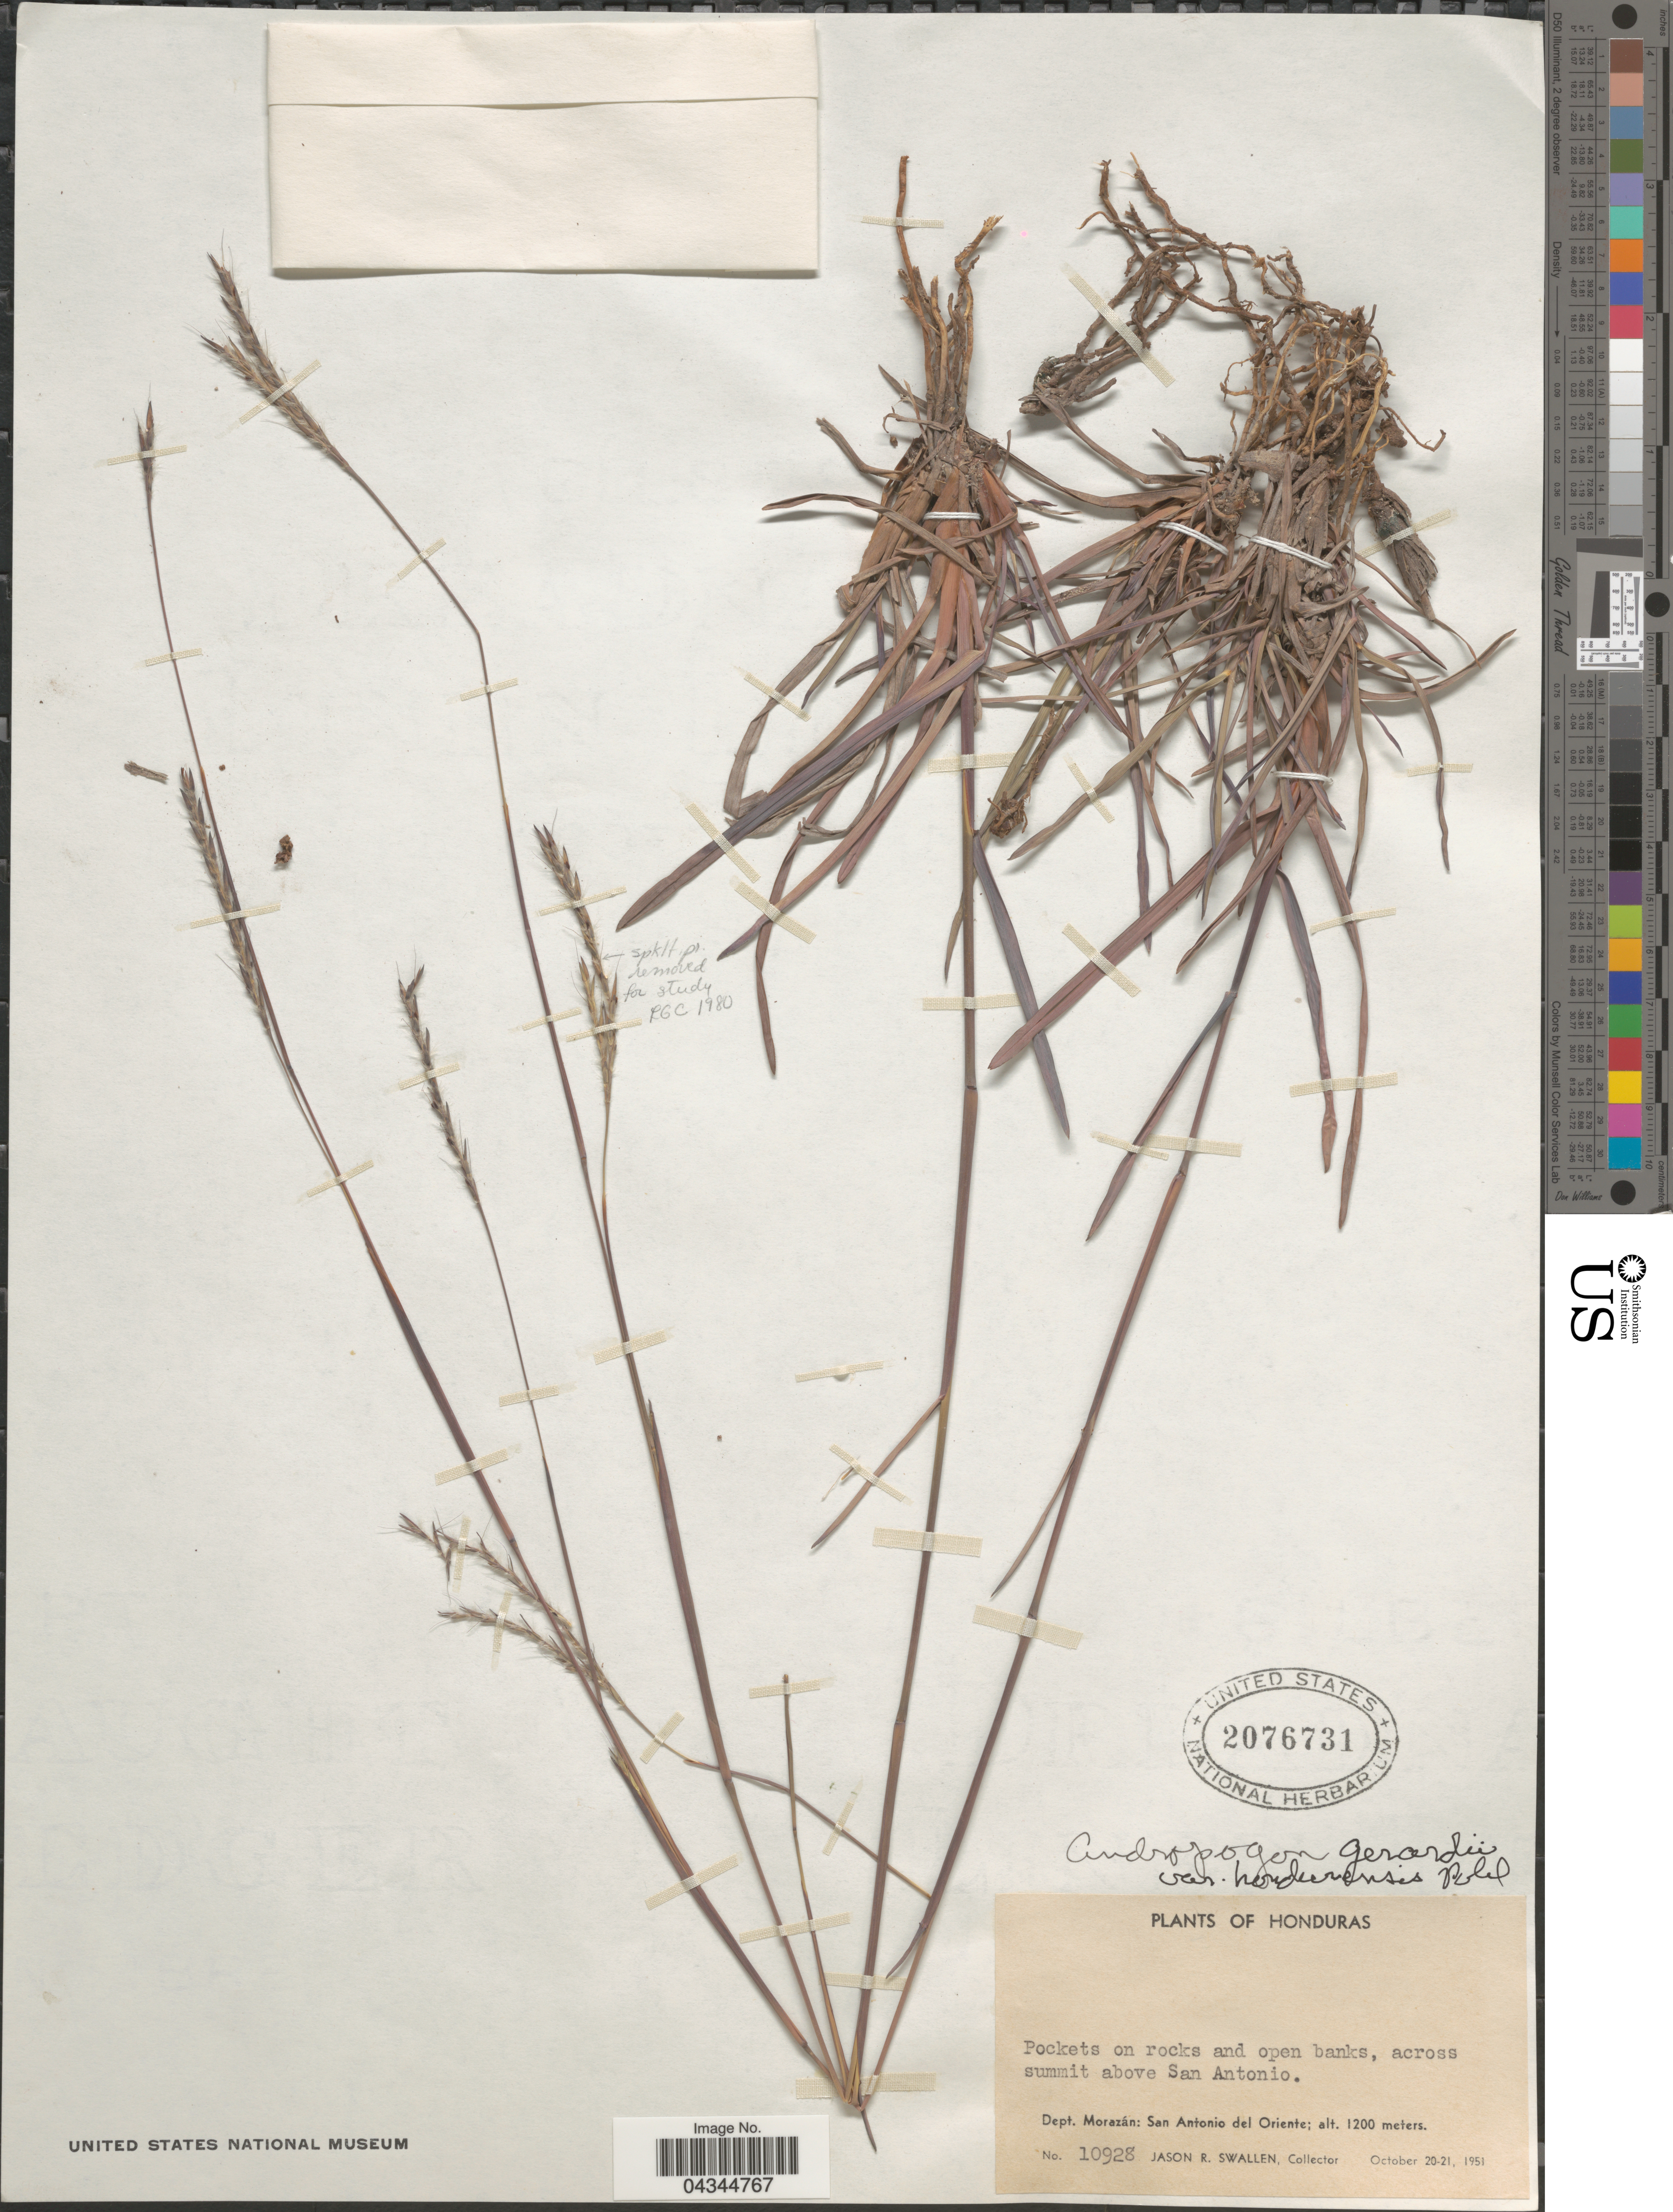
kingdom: Plantae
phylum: Tracheophyta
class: Liliopsida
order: Poales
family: Poaceae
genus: Andropogon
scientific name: Andropogon gerardii var. hondurensis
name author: R.W. Pohl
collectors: J. R. Swallen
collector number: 10928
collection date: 1951-10-20/1951-10-21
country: Honduras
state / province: Fco. Morazán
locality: Pockets on rocks and open banks, across summit above San Antonio. Dept. Morazán: San Antonio del Oriente.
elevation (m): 1200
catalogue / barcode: US 2076731